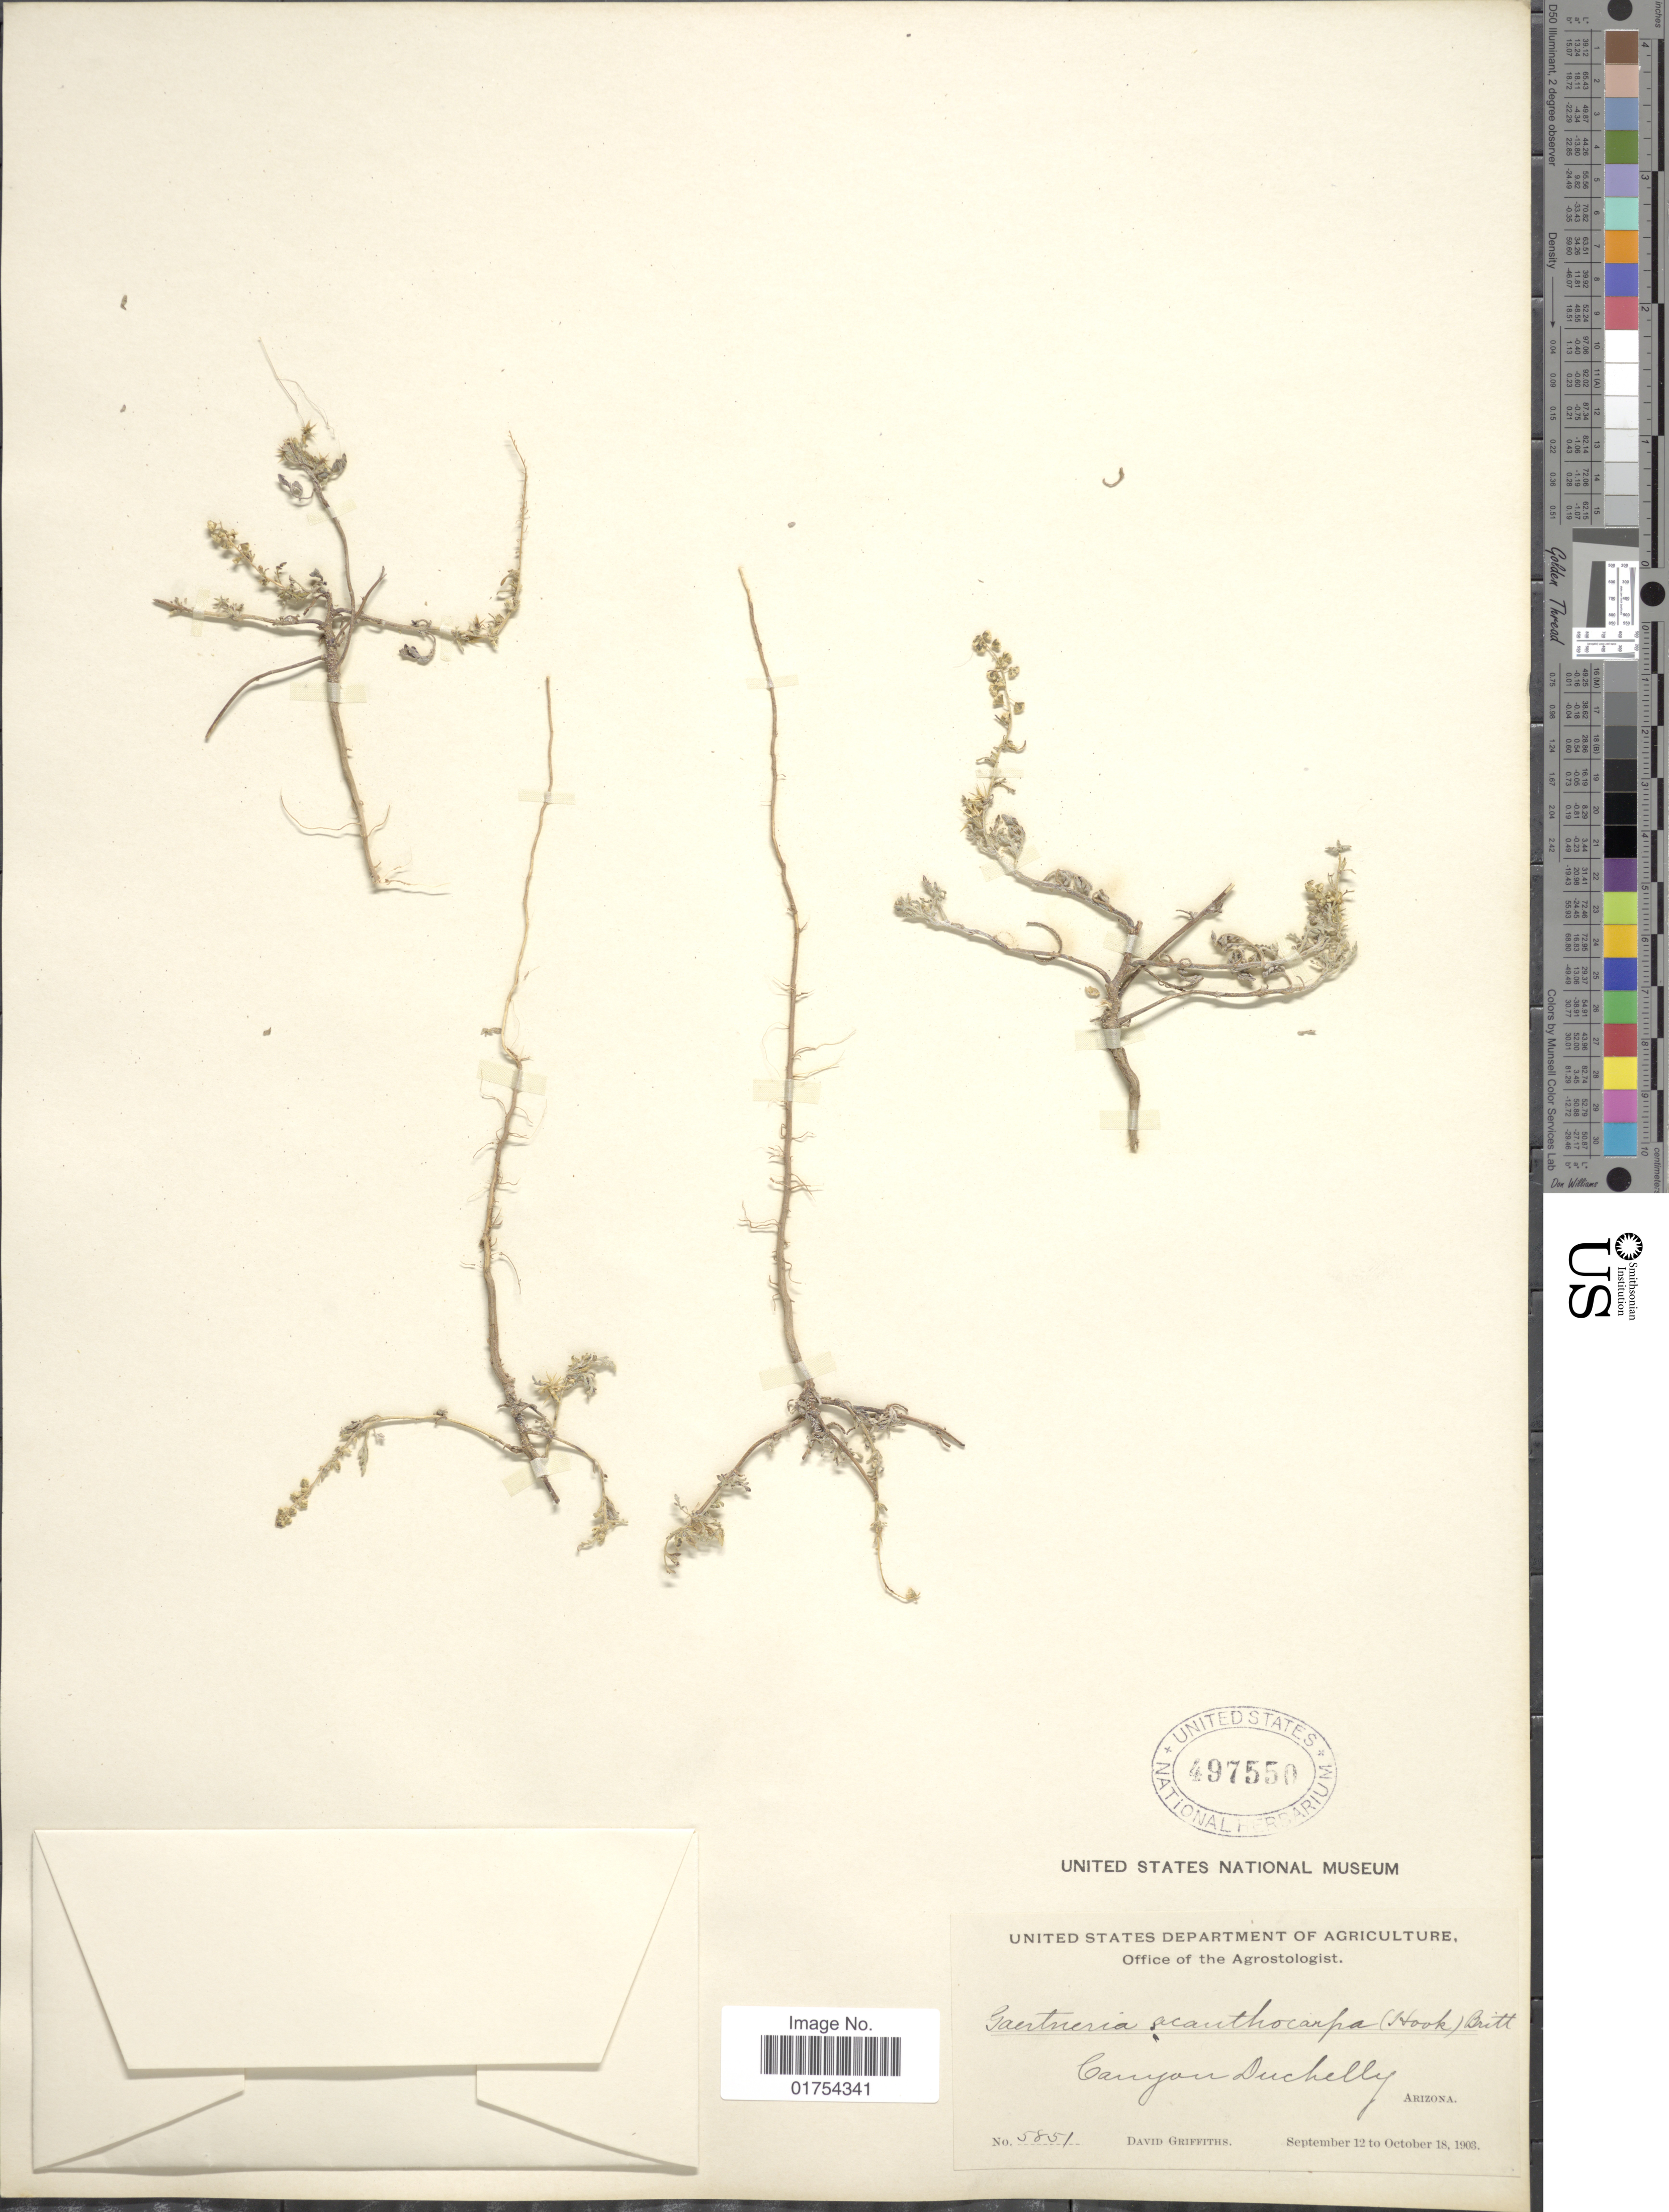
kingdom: Plantae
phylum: Tracheophyta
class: Magnoliopsida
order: Asterales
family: Asteraceae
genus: Franseria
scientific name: Franseria acanthicarpa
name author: Coville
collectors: D. Griffiths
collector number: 5851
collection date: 1903-09-12/1903-10-18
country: United States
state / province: Arizona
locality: Canyon Duchelly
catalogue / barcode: US 497550